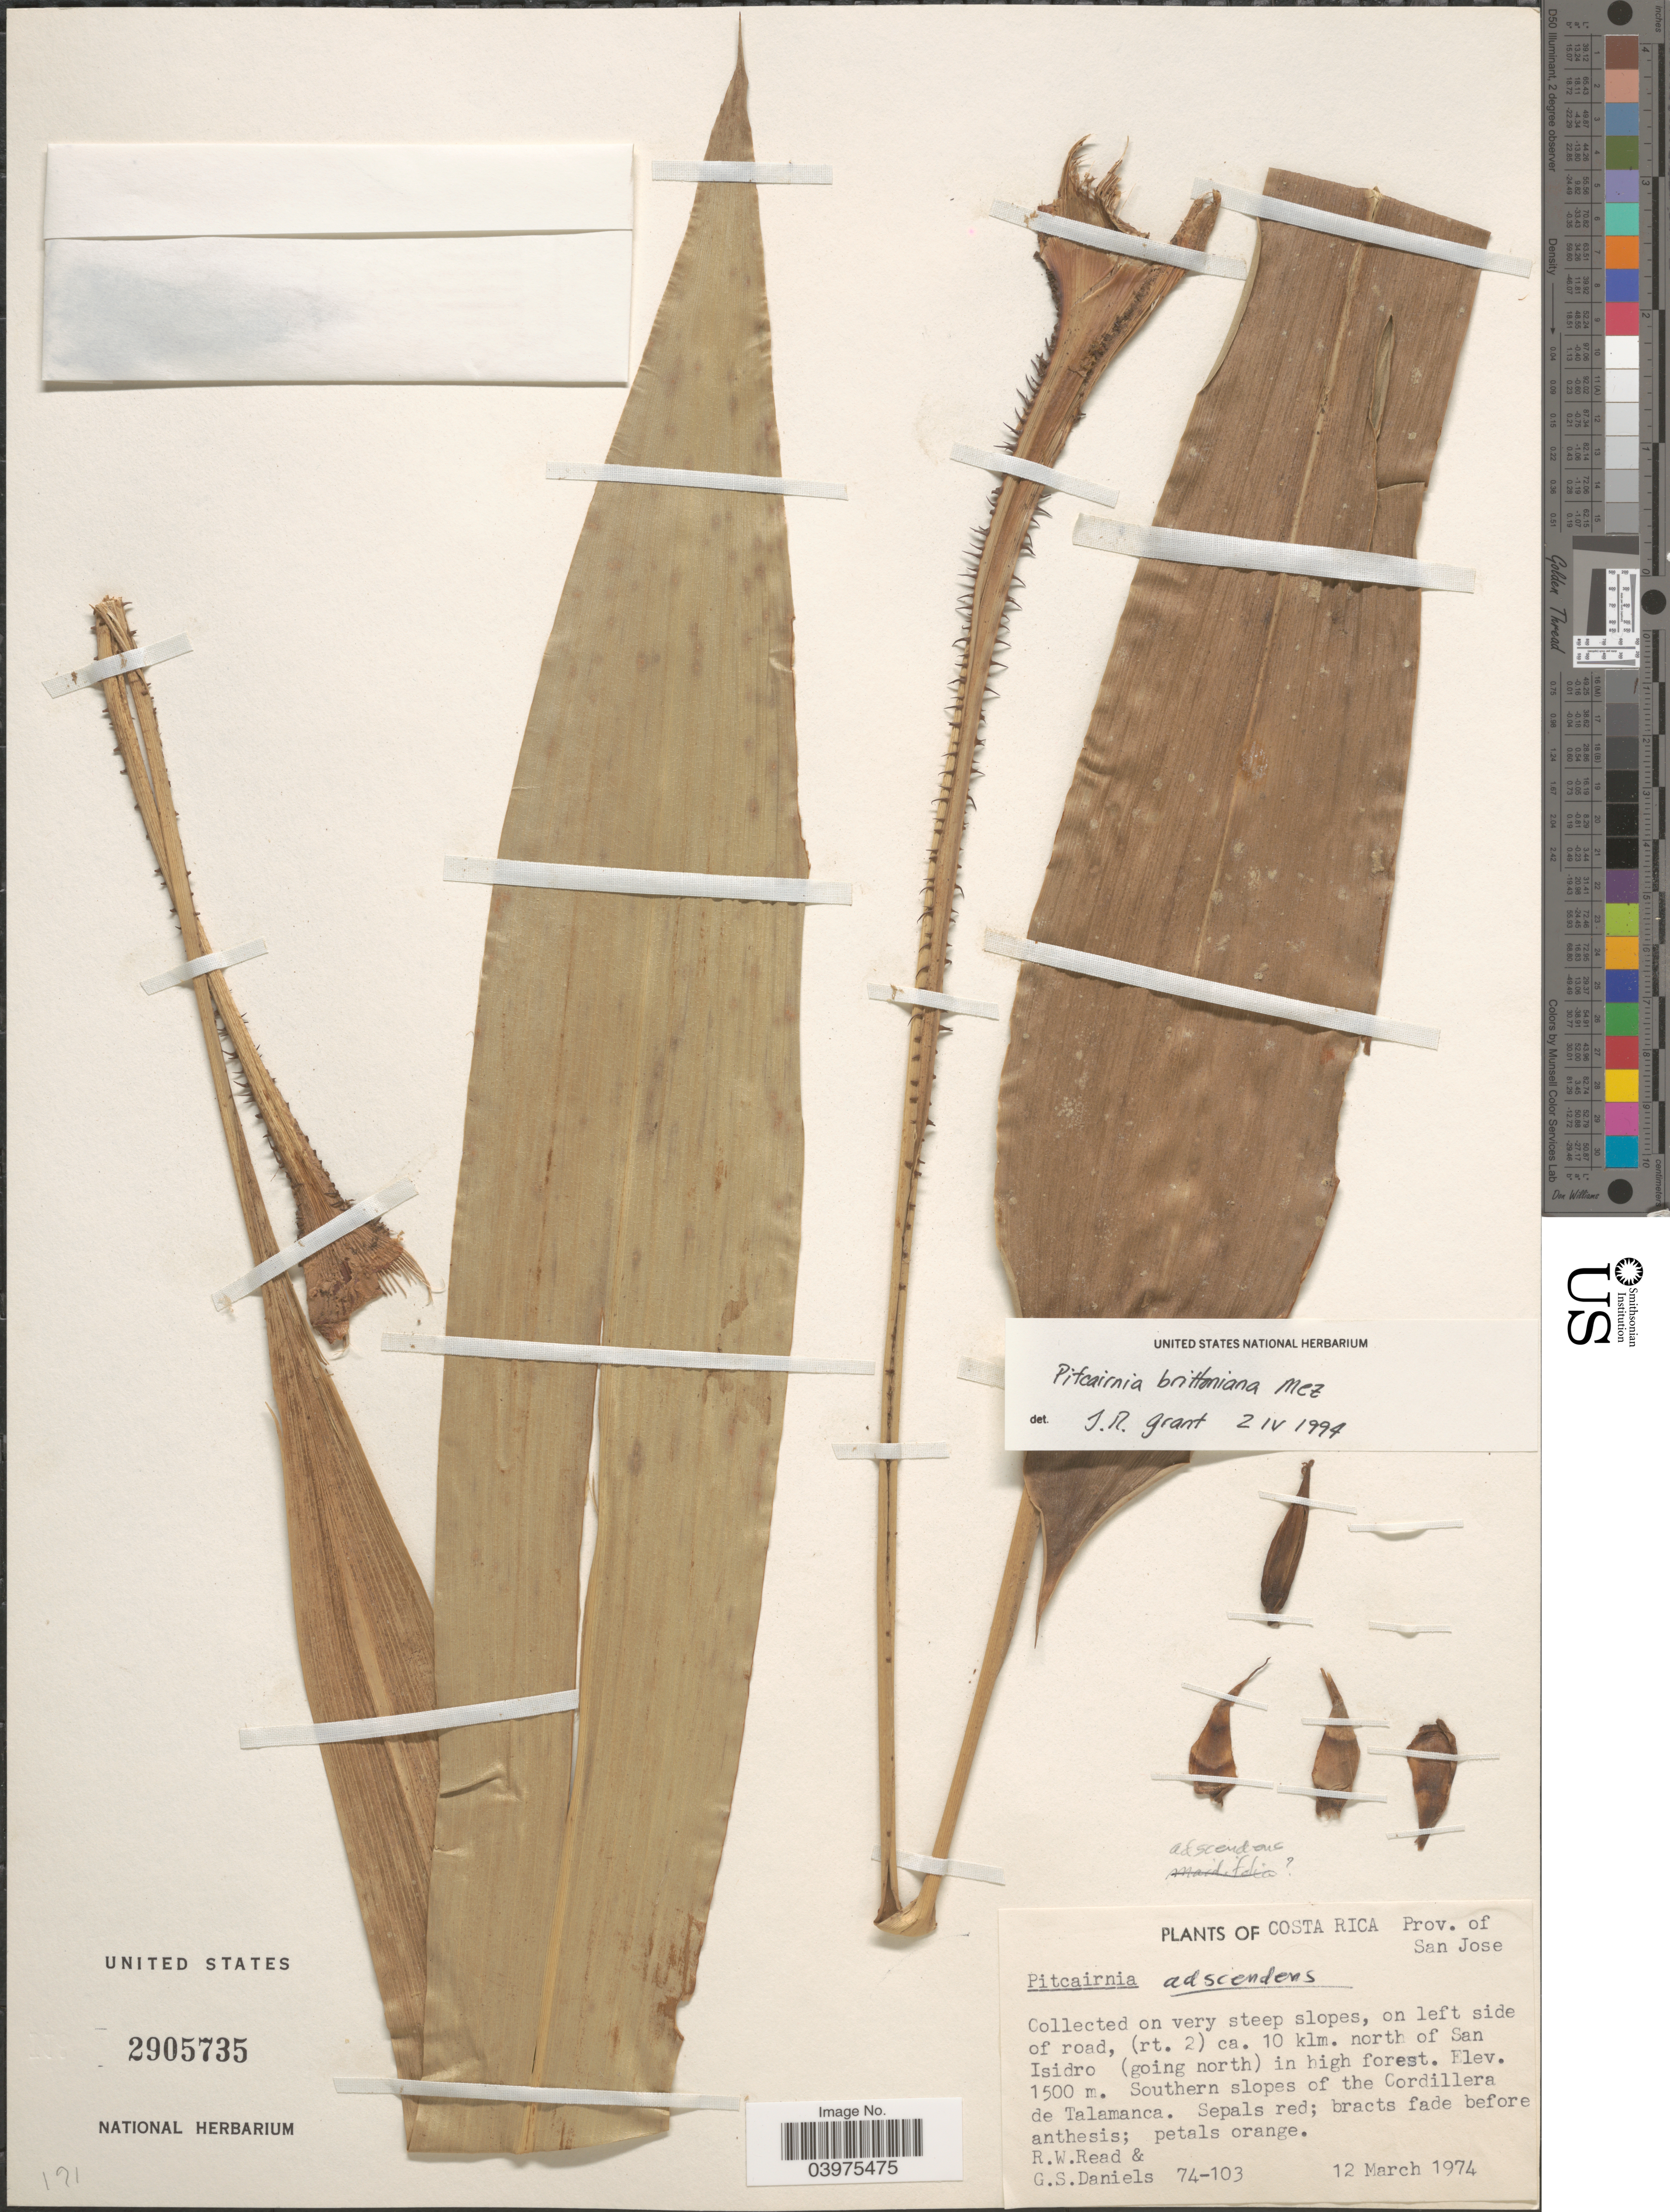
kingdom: Plantae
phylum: Tracheophyta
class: Liliopsida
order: Poales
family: Bromeliaceae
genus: Pitcairnia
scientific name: Pitcairnia brittoniana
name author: Mez in A. DC.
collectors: R. W. Read & G. S. Daniels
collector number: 74-103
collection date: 1974-03-12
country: Costa Rica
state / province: San José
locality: On very steeo slopes, on left side of road, (rt. 2) ca. 10 klm. north of San Isidro (going north). Southern slopes of the Cordillera de Talamanca.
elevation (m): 1500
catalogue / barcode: US 2905735